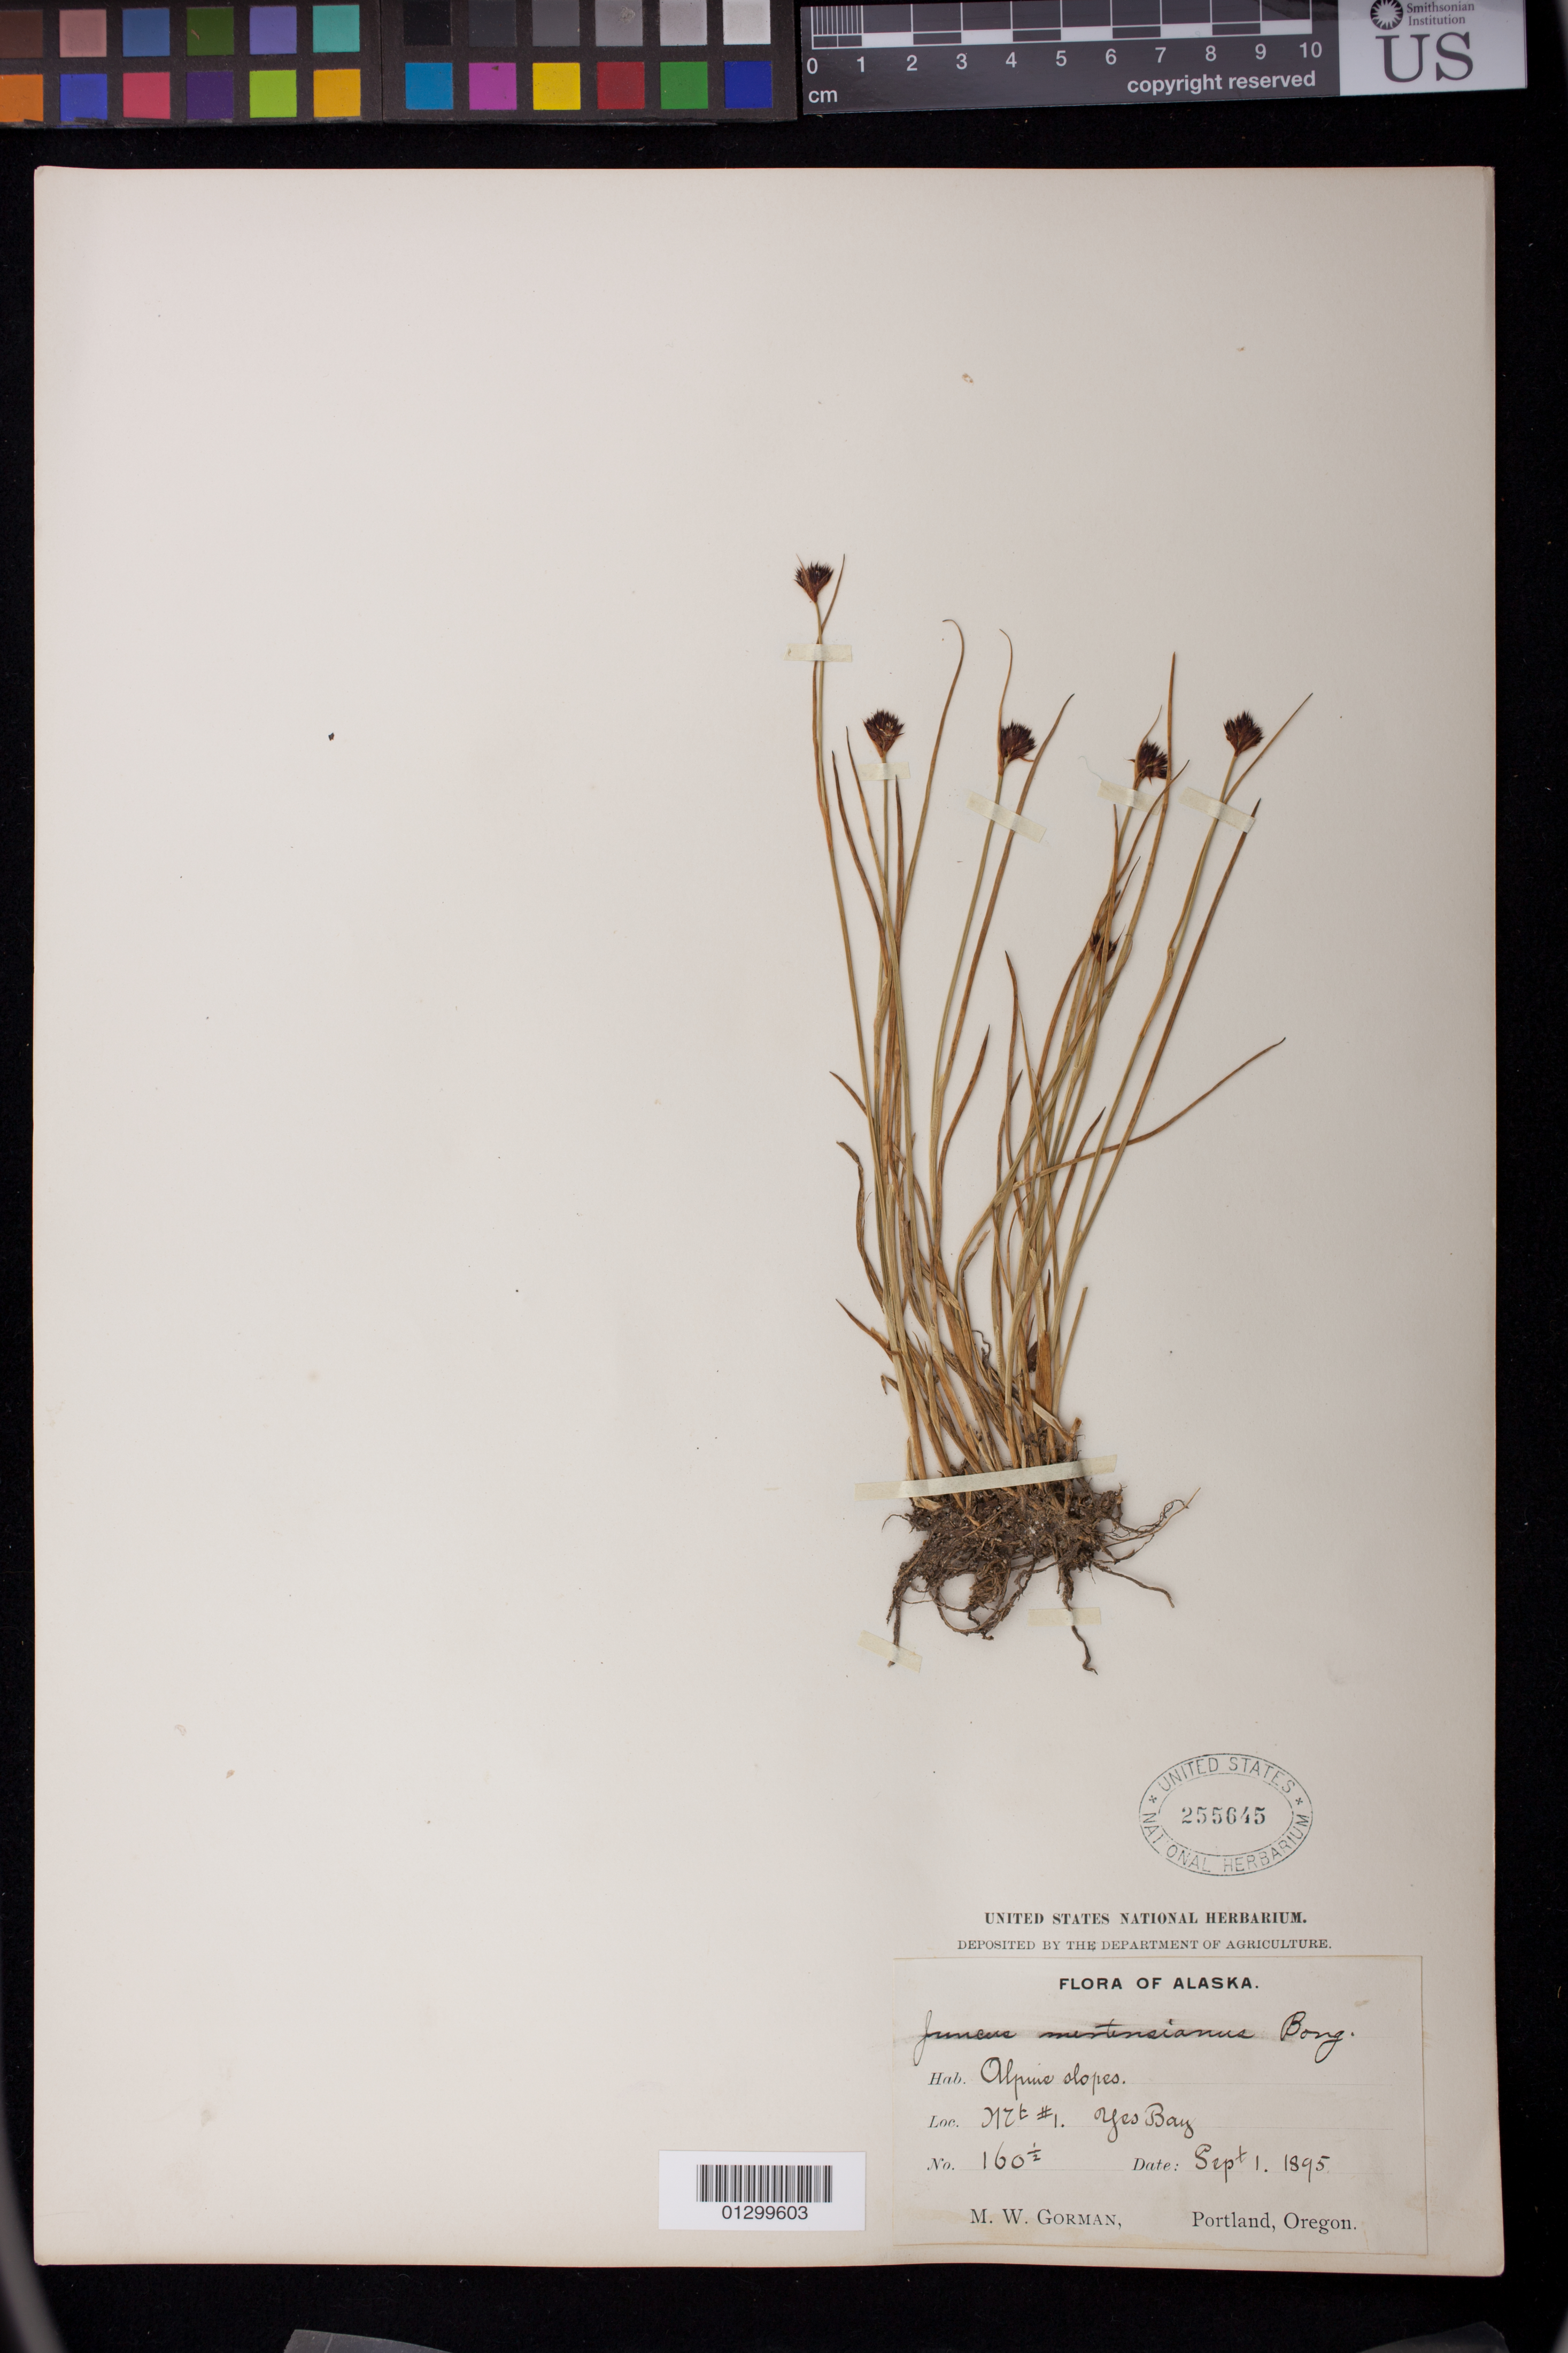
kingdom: Plantae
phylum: Tracheophyta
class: Liliopsida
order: Poales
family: Juncaceae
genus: Juncus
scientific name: Juncus mertensianus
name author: Bong.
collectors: M. W. Gorman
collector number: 160.5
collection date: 1895-09-01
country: United States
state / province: Alaska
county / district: Ketchikan Gateway Borough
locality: Mountain #1 Yes Bay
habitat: Alpine slopes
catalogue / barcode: US 255645